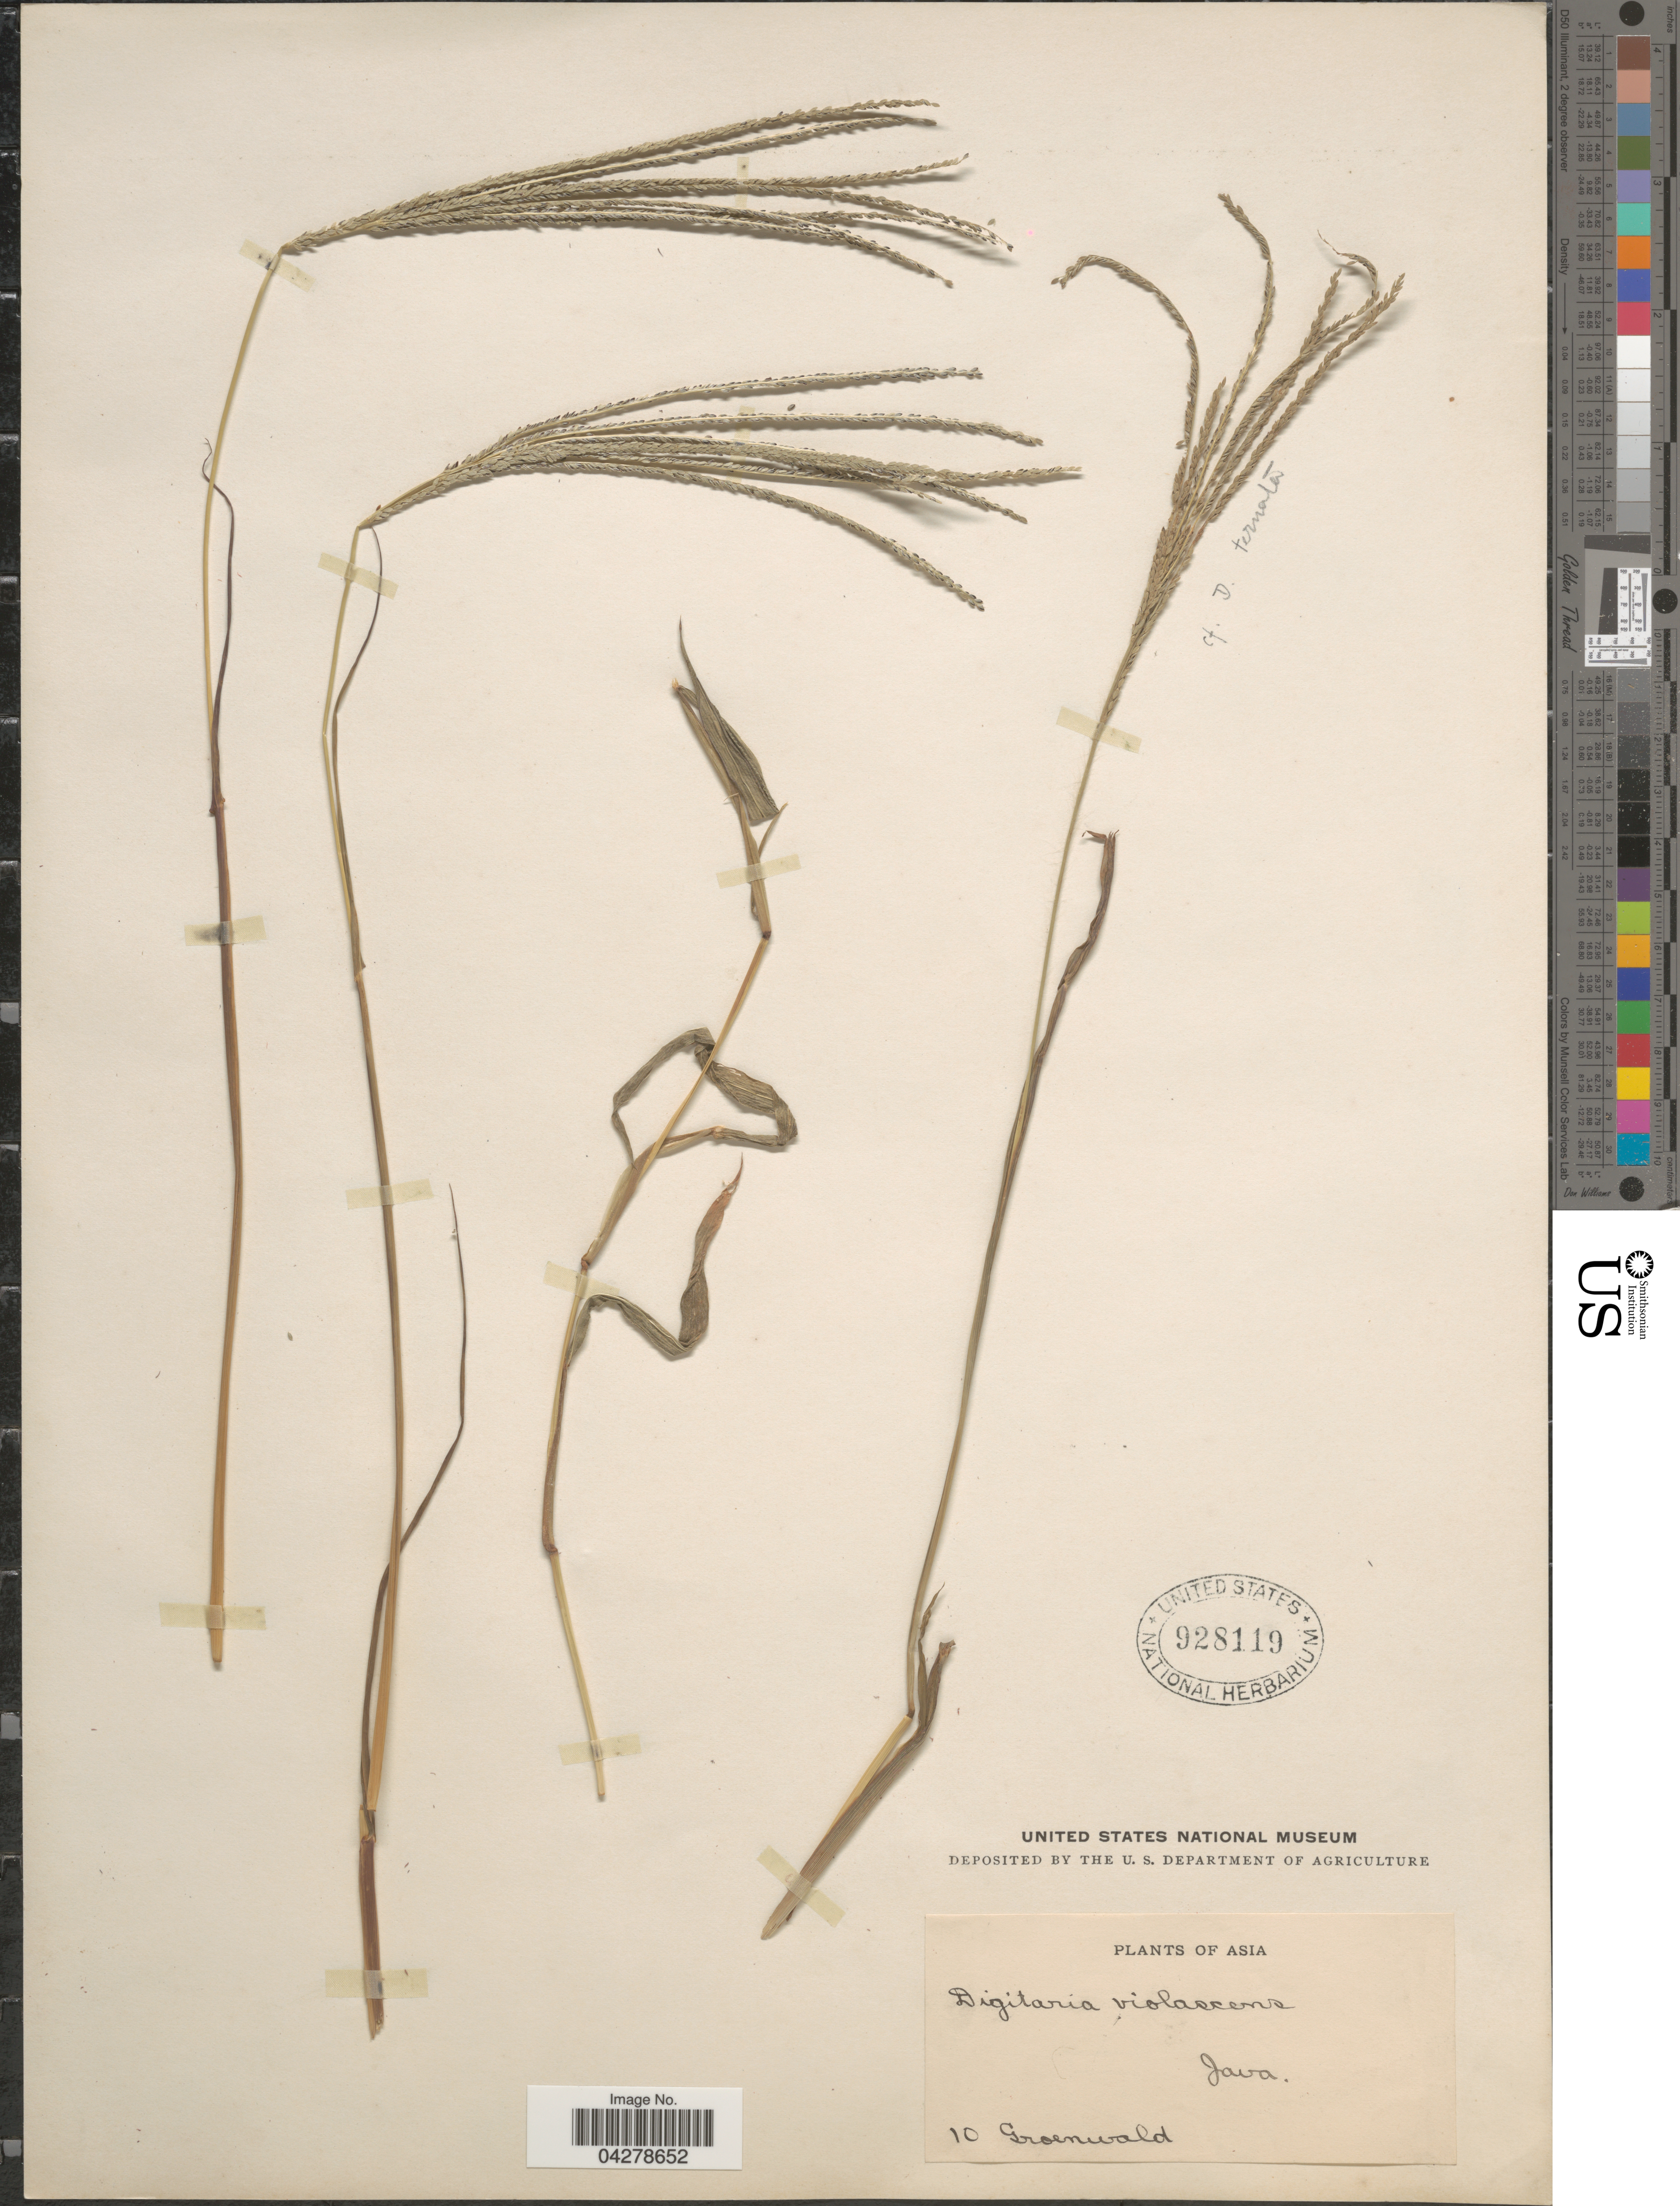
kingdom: Plantae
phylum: Tracheophyta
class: Liliopsida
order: Poales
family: Poaceae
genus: Digitaria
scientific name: Digitaria ternata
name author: (Hochr. ex A. Rich.) Stapf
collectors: Groenwald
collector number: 10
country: Indonesia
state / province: Java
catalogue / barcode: US 928119